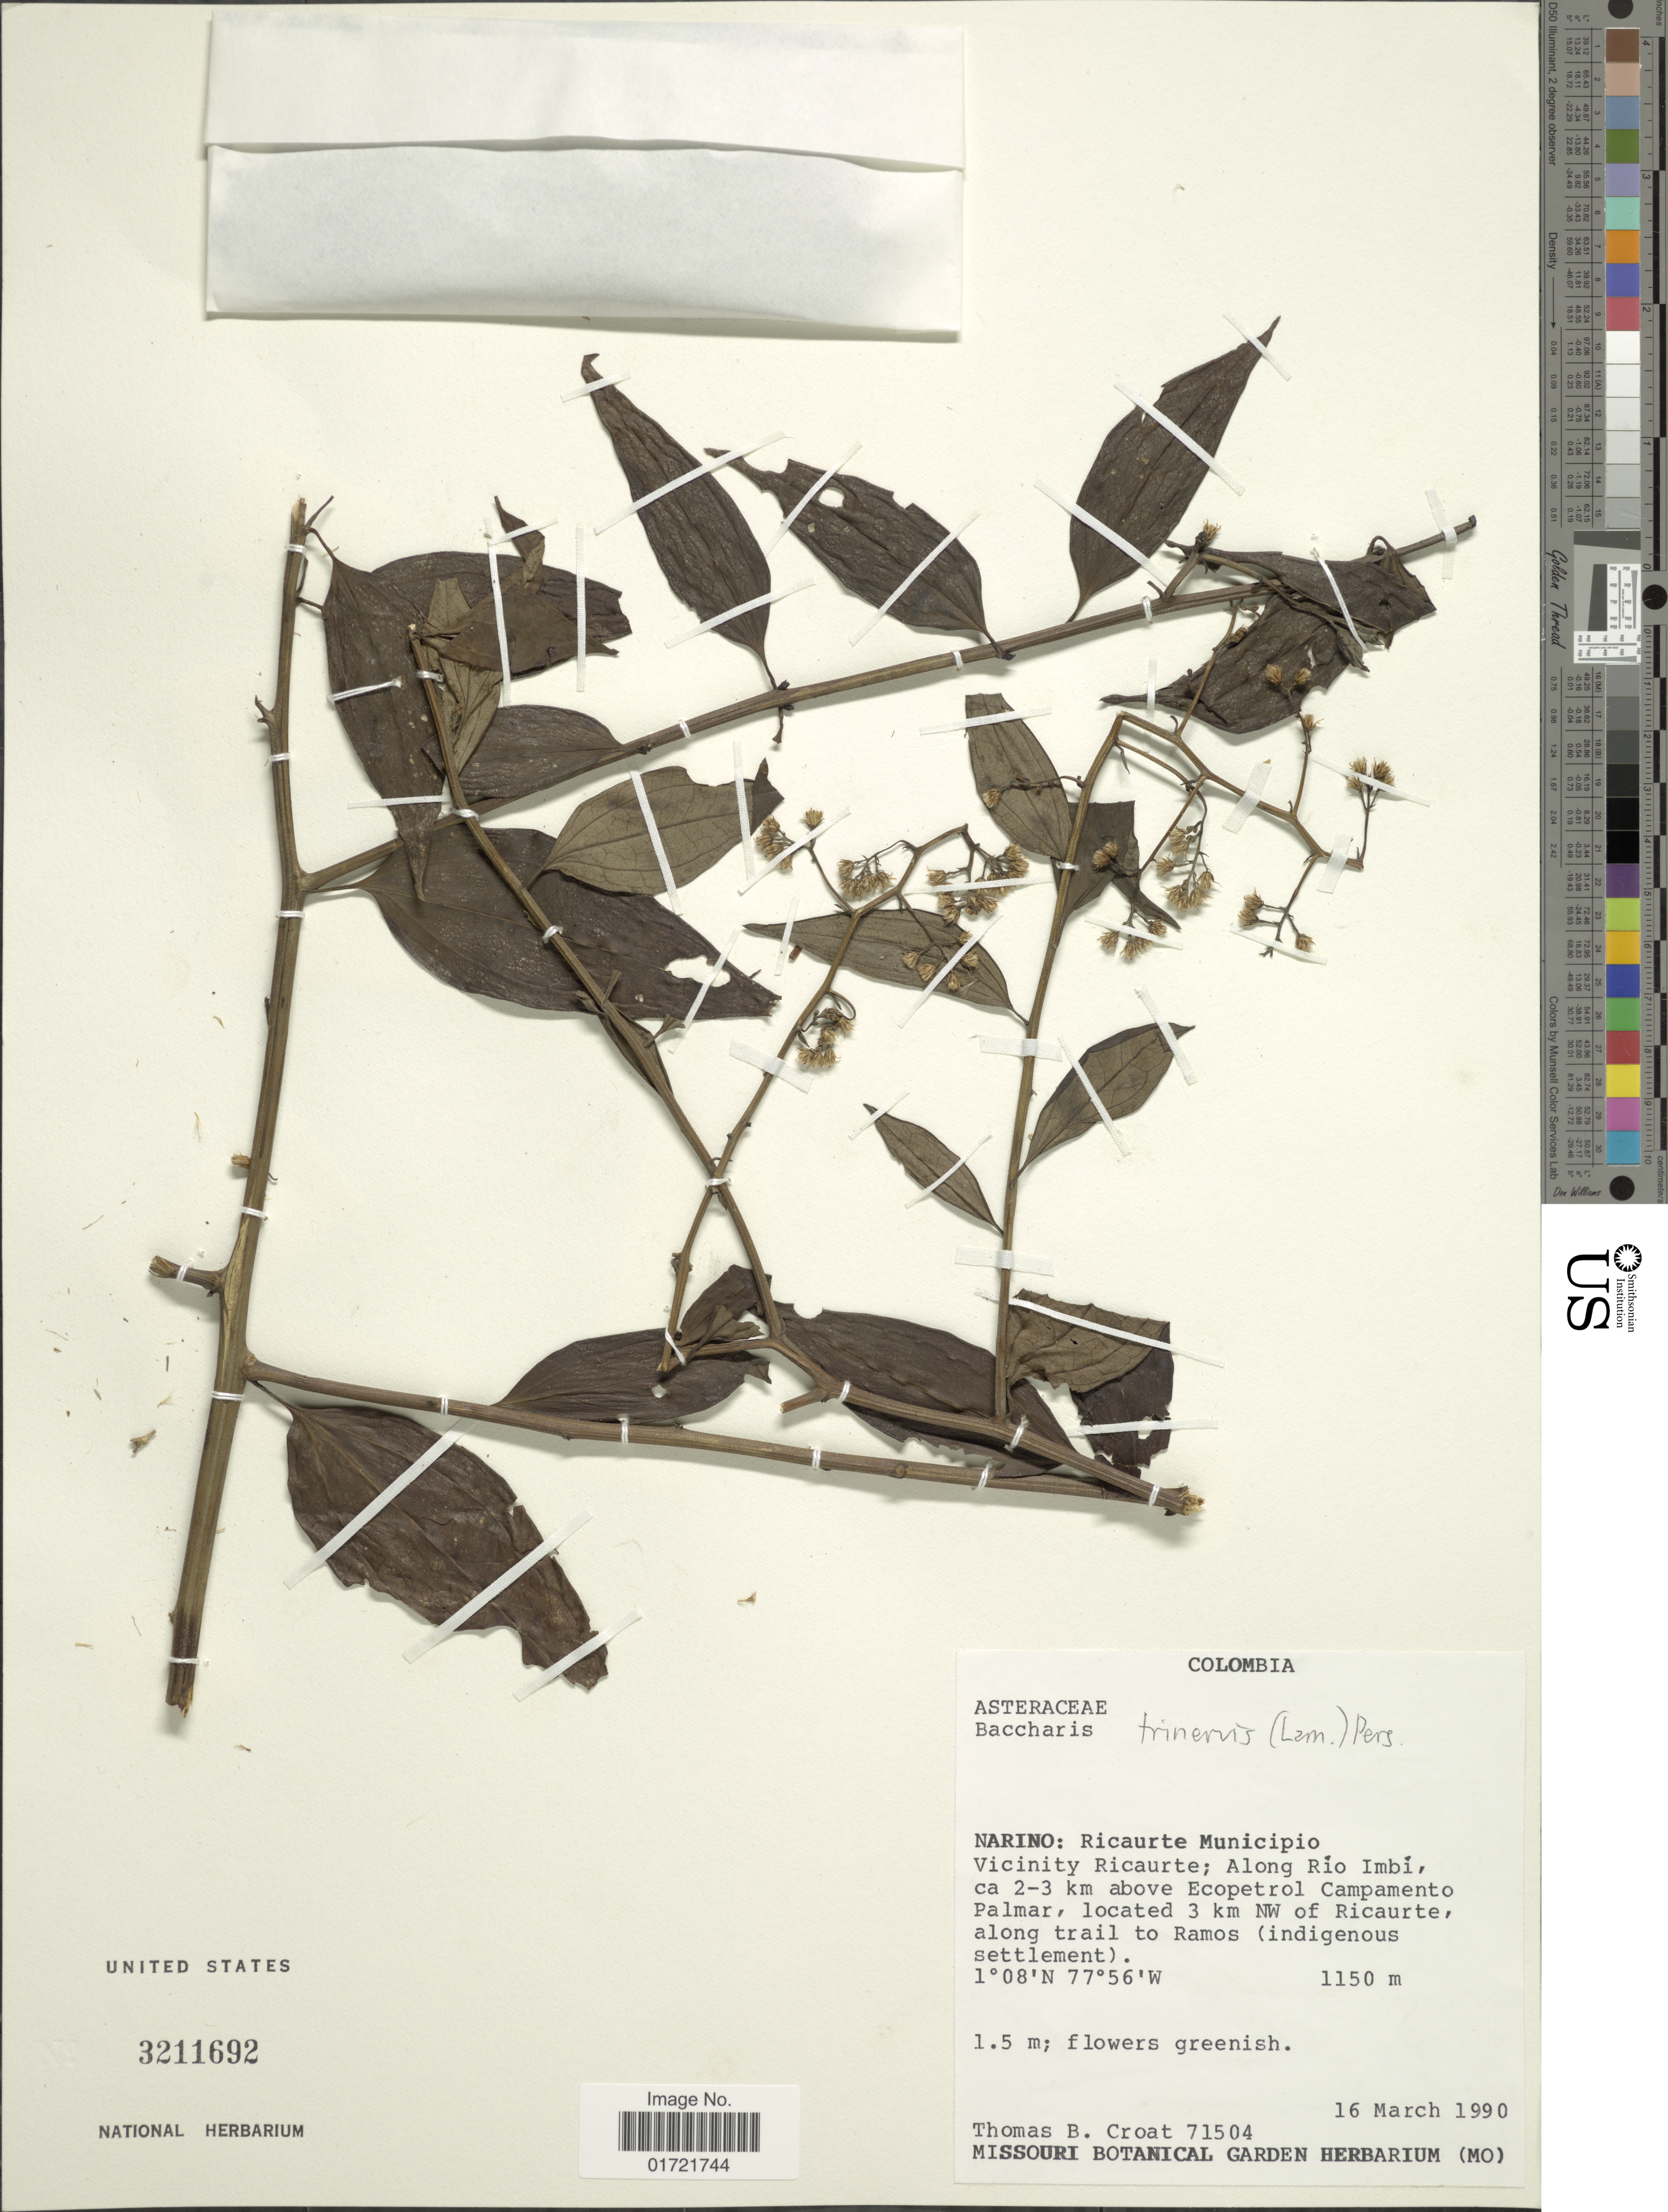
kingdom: Plantae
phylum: Tracheophyta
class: Magnoliopsida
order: Asterales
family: Asteraceae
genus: Baccharis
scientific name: Baccharis trinervis var. rhexioides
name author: (Kunth) Baker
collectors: T. B. Croat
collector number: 71504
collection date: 1990-03-16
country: Colombia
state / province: Nariño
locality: Narino: Ricaurte Municipio Vicinity Ricaurte; Along Rio Imbi, 2-3 km above Ecopetrol Campamento Palmar, located 3 km NW of Ricaurte, along trail to Ramos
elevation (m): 1150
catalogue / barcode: US 3211692